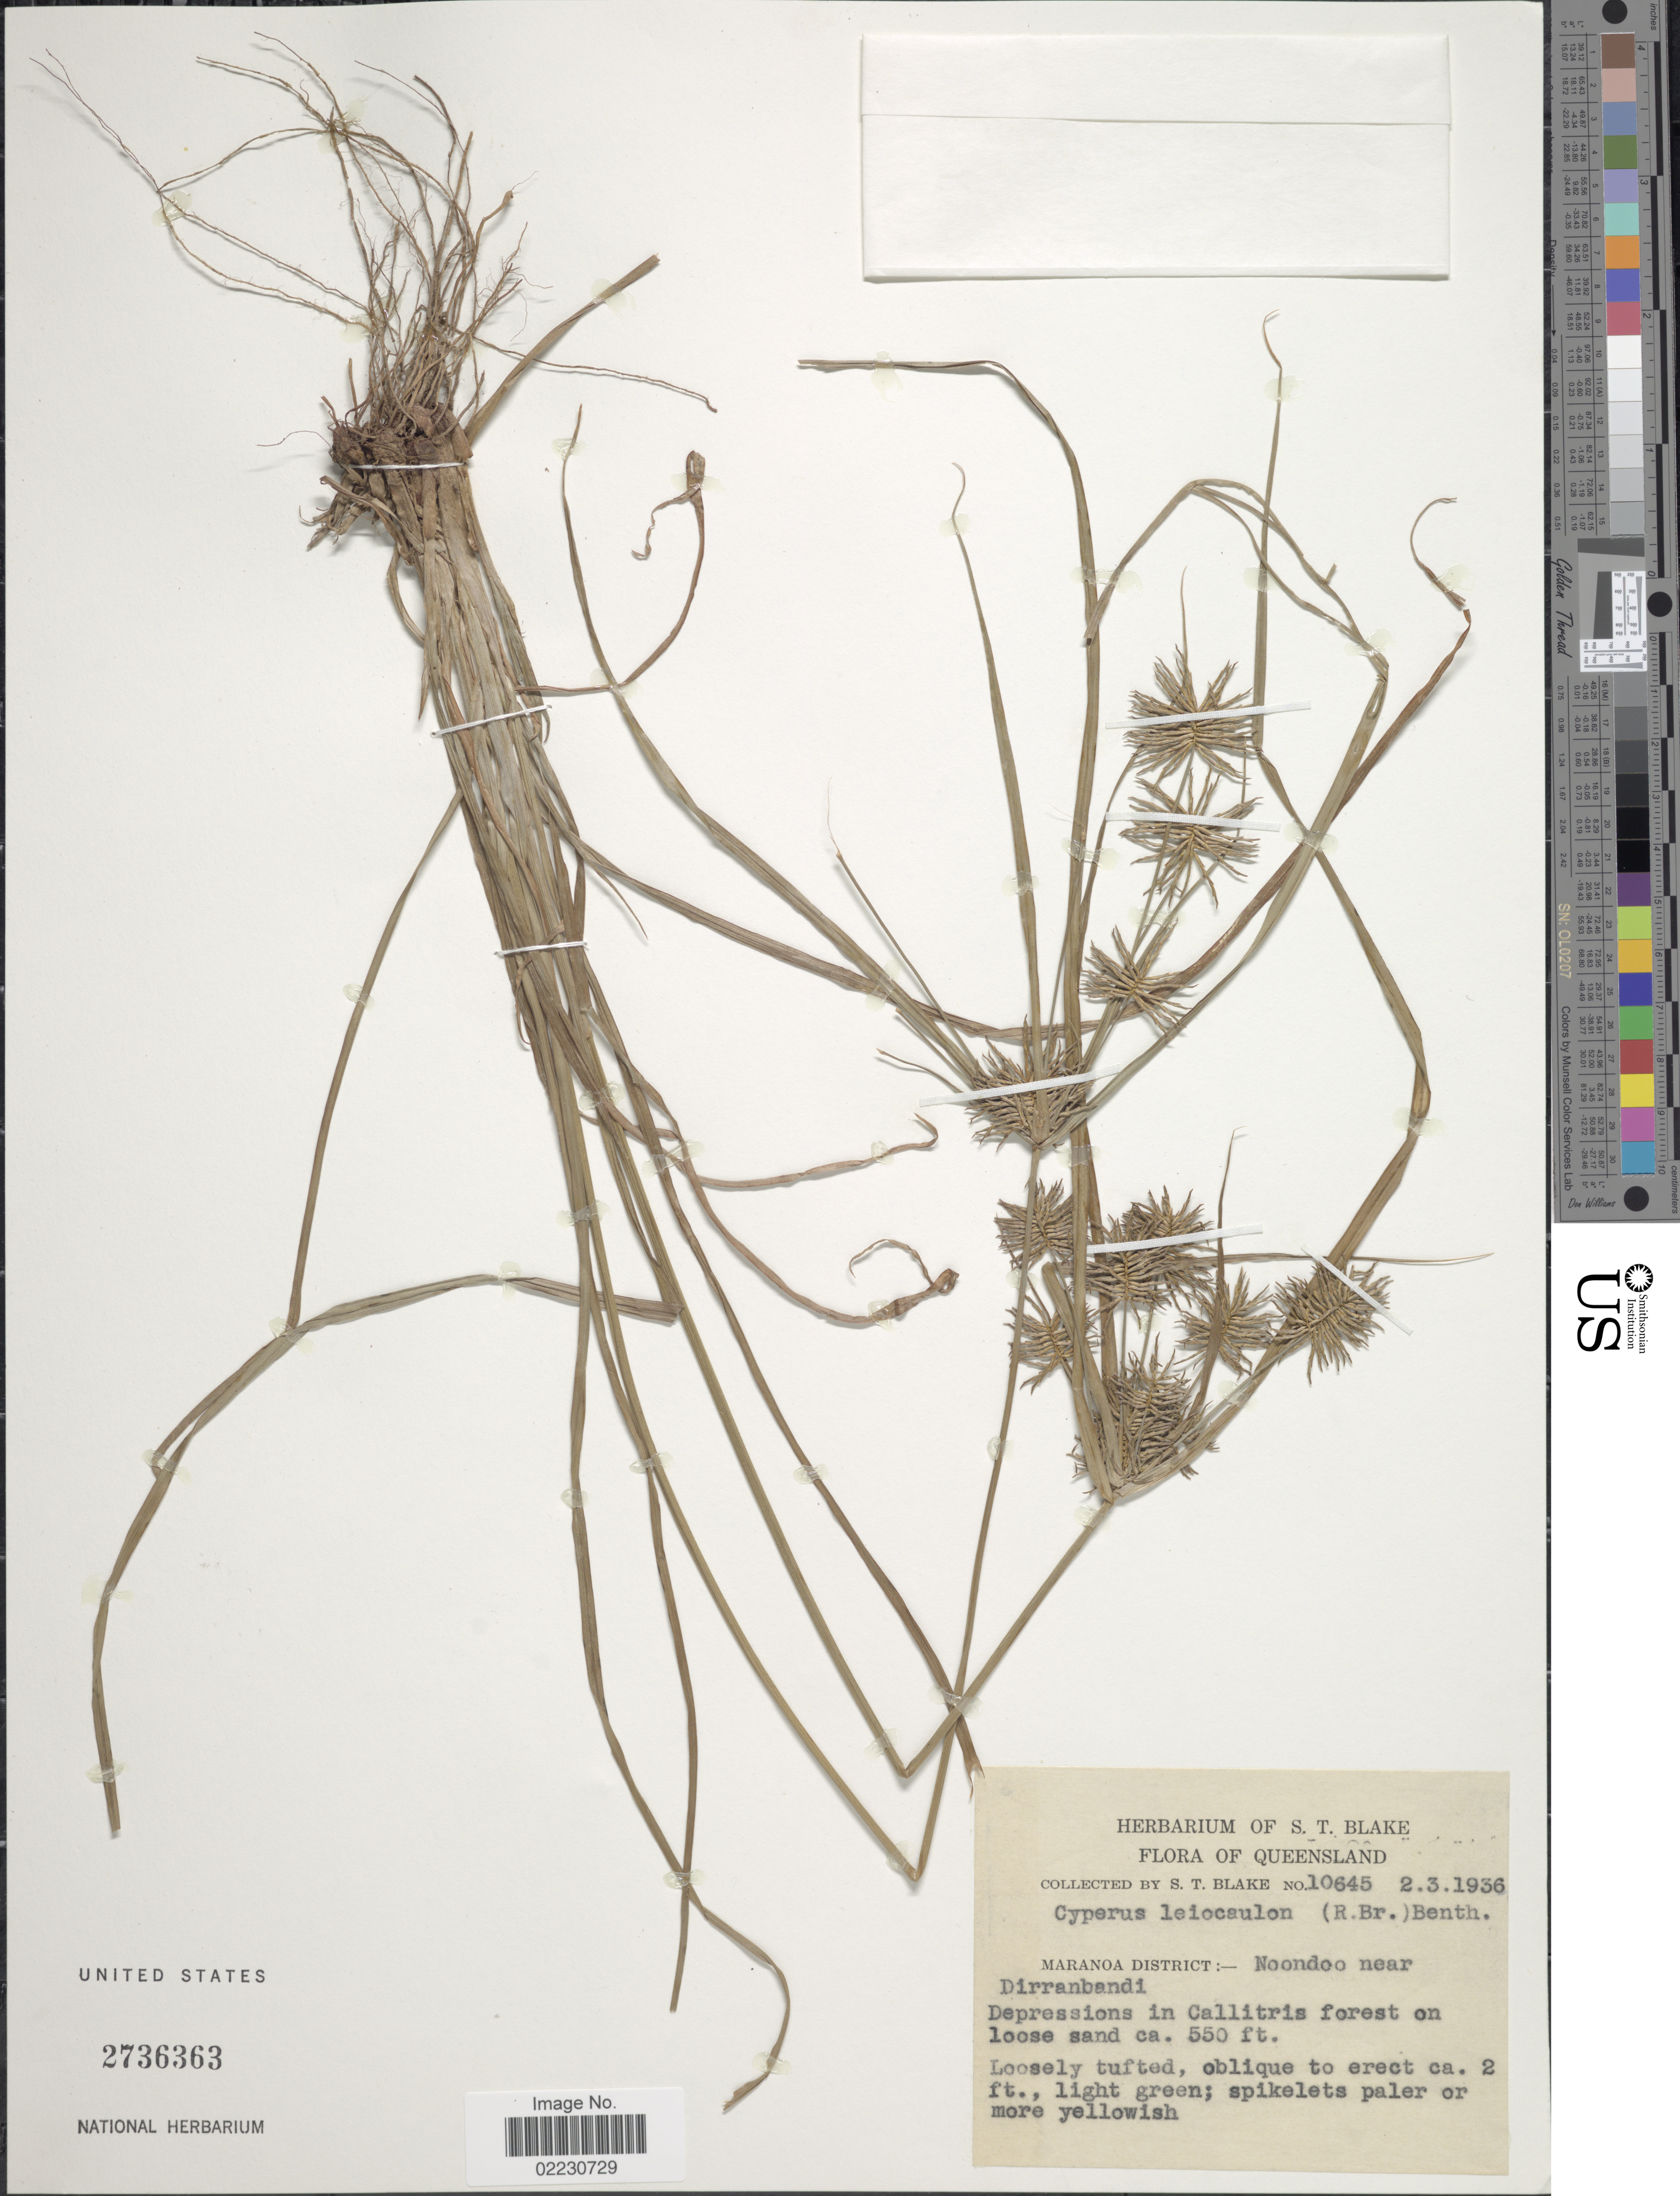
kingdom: Plantae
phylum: Tracheophyta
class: Liliopsida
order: Poales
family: Cyperaceae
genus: Cyperus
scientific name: Cyperus leiocaulon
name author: Benth.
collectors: S. T. Blake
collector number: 10645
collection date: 1936-03-02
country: Australia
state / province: Queensland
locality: Maranoa District:- Noondoo near Dirranbandi. Depressions in Callitris forest on loose sand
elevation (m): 168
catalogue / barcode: US 2736363